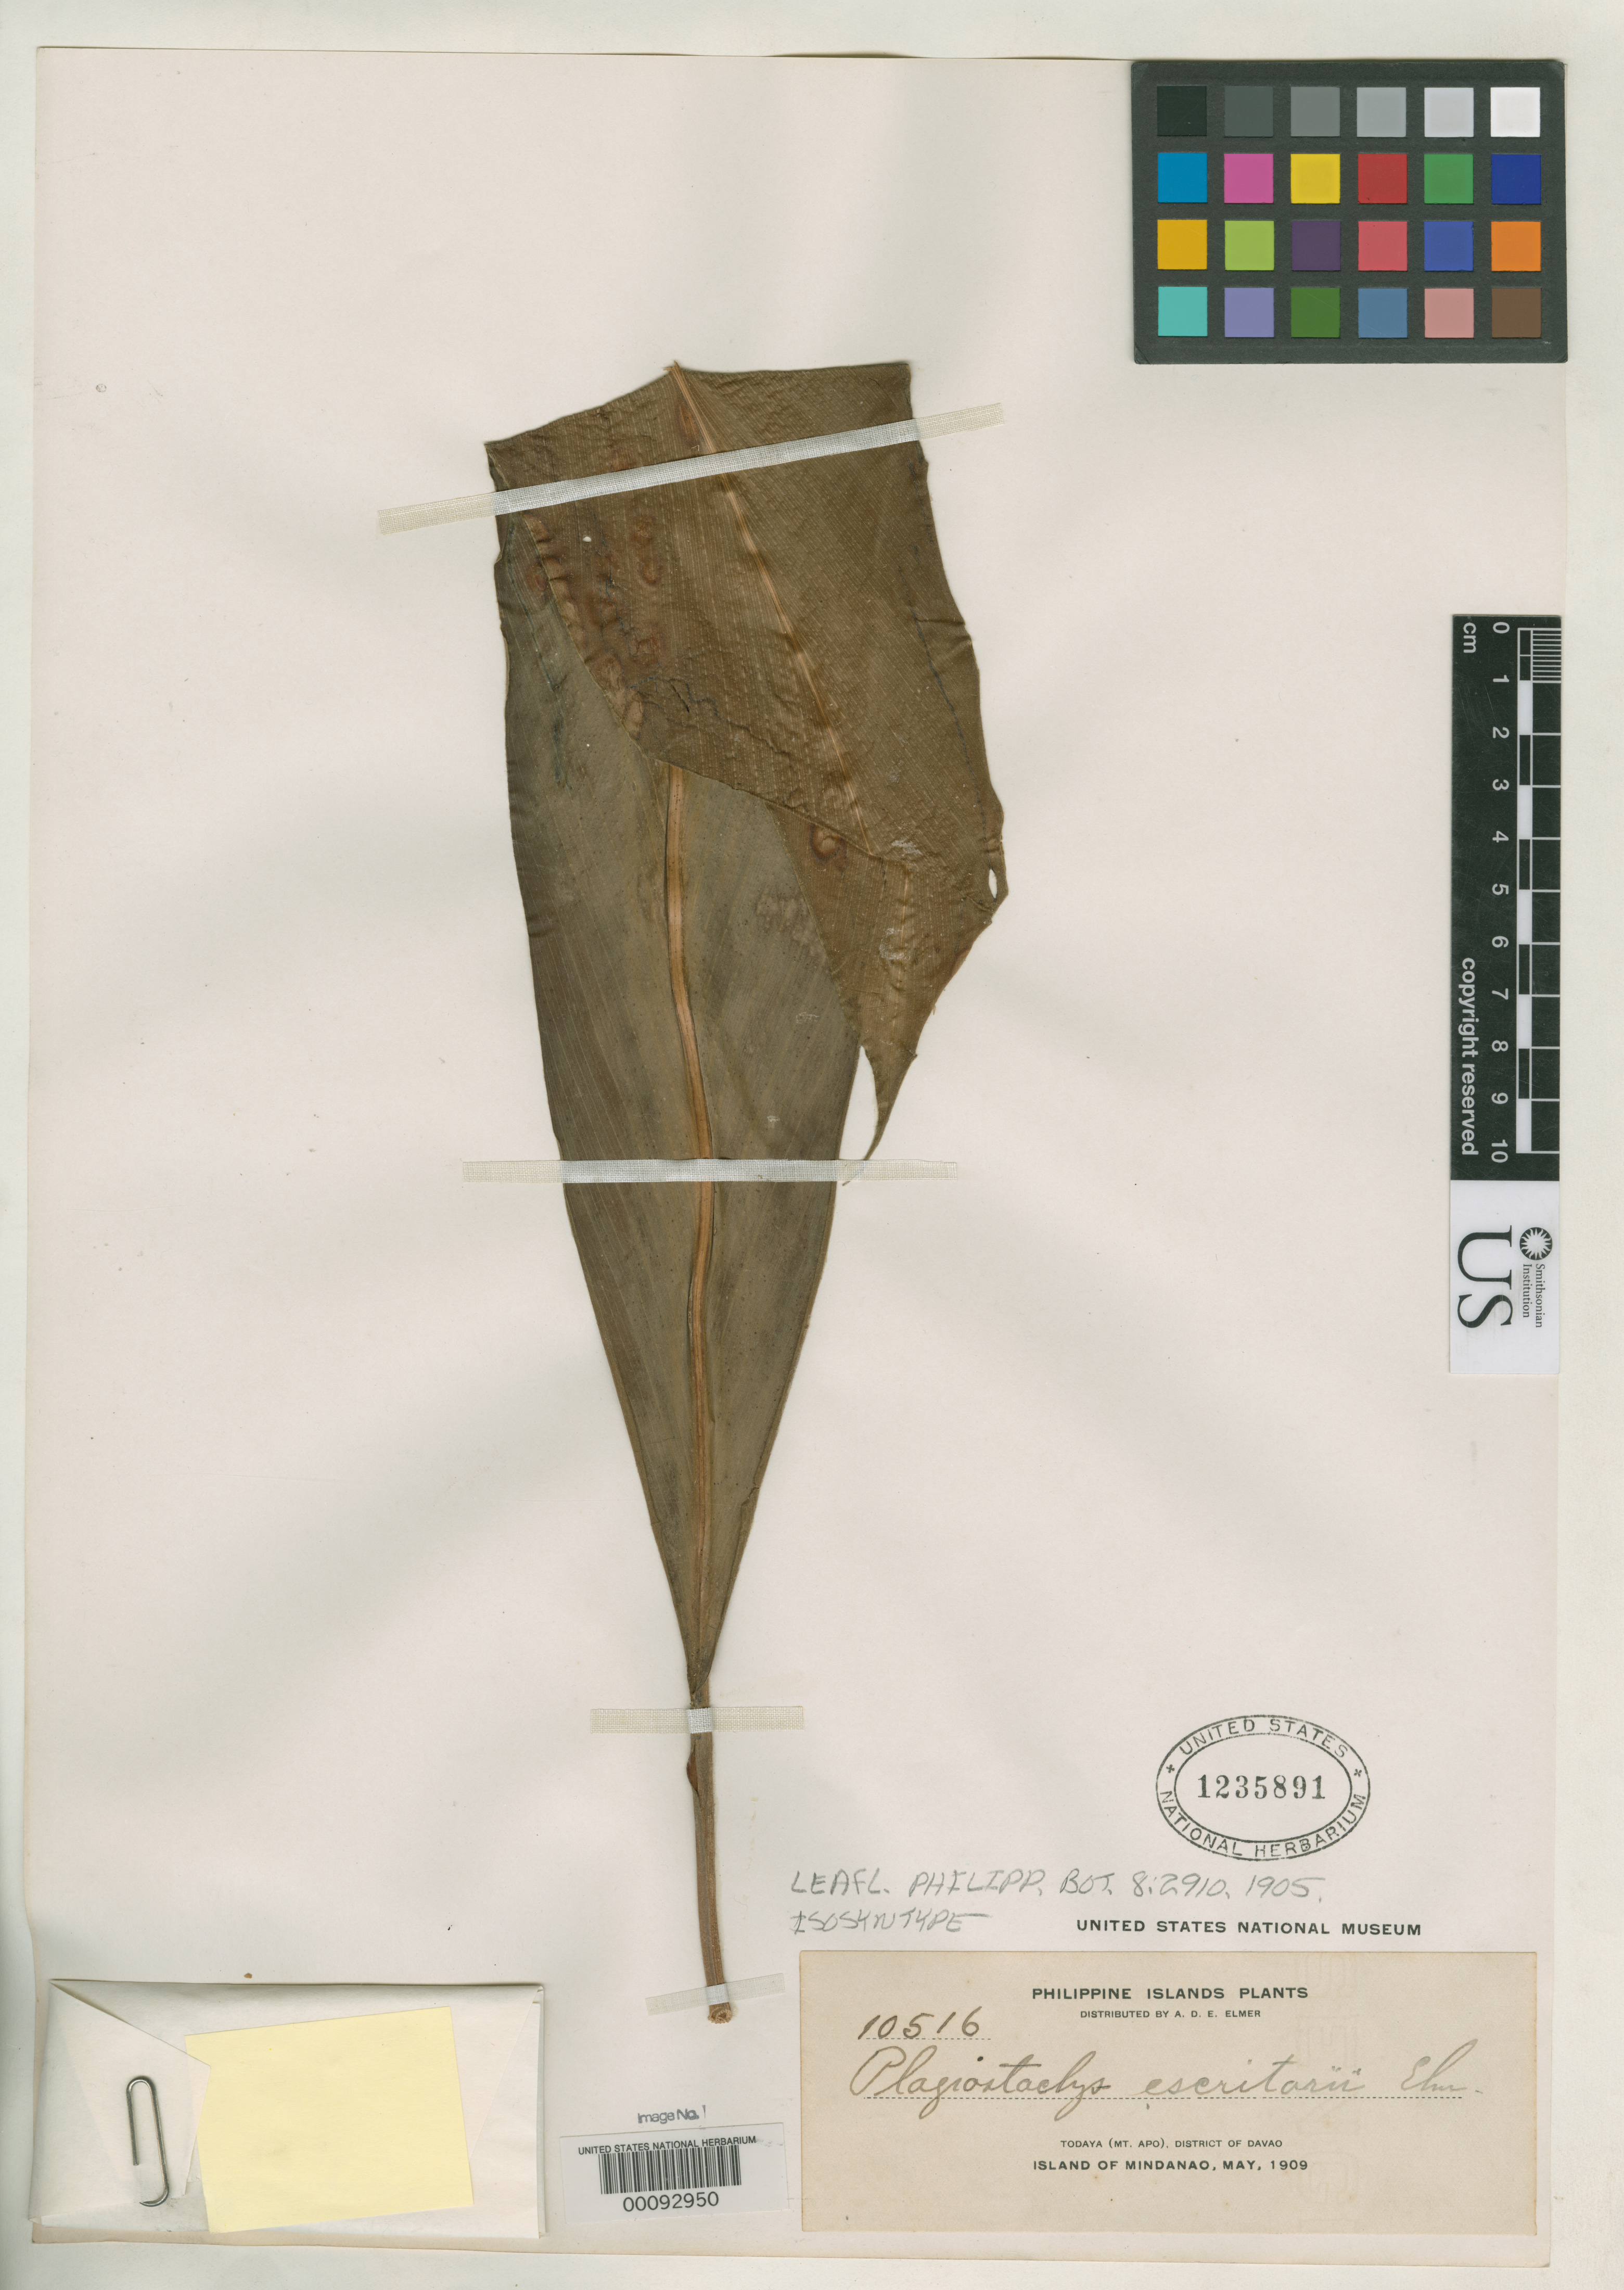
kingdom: Plantae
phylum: Tracheophyta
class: Liliopsida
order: Zingiberales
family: Zingiberaceae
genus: Plagiostachys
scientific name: Plagiostachys escritorii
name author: Elmer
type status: Isosyntype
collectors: A. D. E. Elmer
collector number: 10516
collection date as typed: May 1909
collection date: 1909-05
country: Philippines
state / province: Davao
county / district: Davao del Sur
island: Mindanao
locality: Todaya, Mt. Apo.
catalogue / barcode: US 1235891